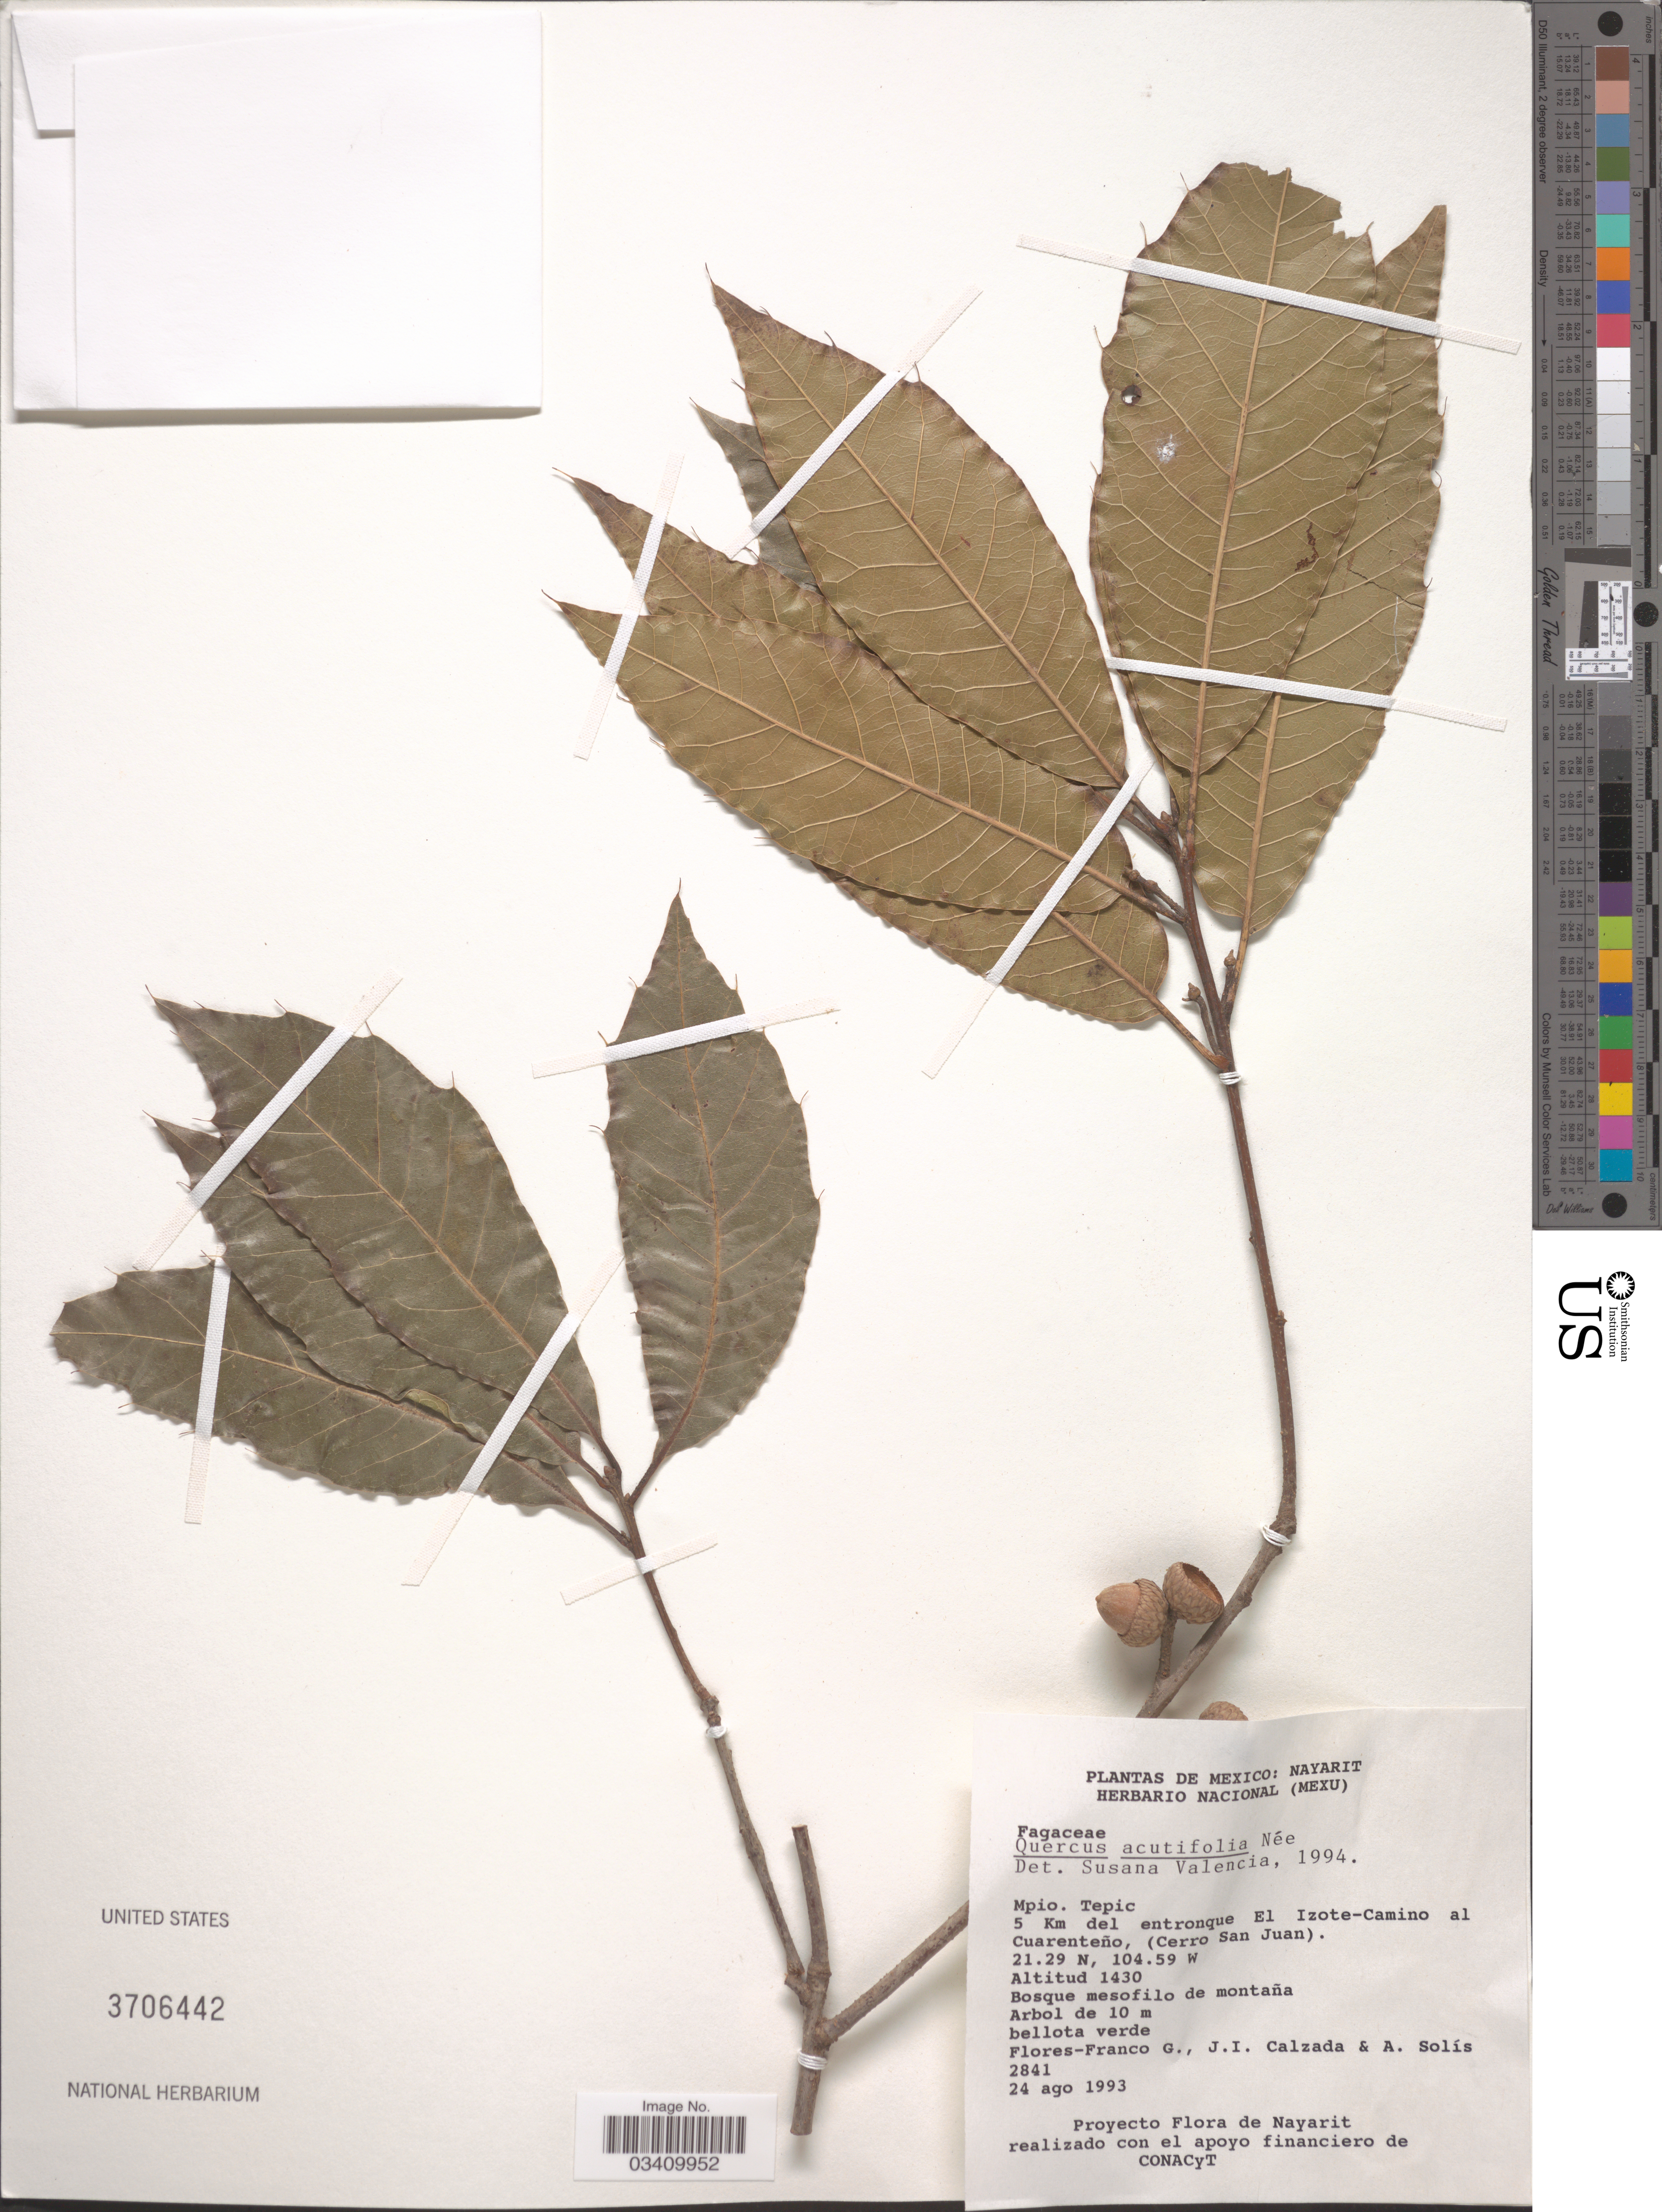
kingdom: Plantae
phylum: Tracheophyta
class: Magnoliopsida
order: Fagales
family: Fagaceae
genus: Quercus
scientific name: Quercus acutifolia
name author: Née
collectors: G. Flores F., J. I. Calzada & A. Solis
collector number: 2841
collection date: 1993-08-24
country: Mexico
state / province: Nayarit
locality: Mpio. Tepic. 5 Km del entronque El Izote-Camino al Cuarenteño, (Cerro San Juan).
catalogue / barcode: US 3706442